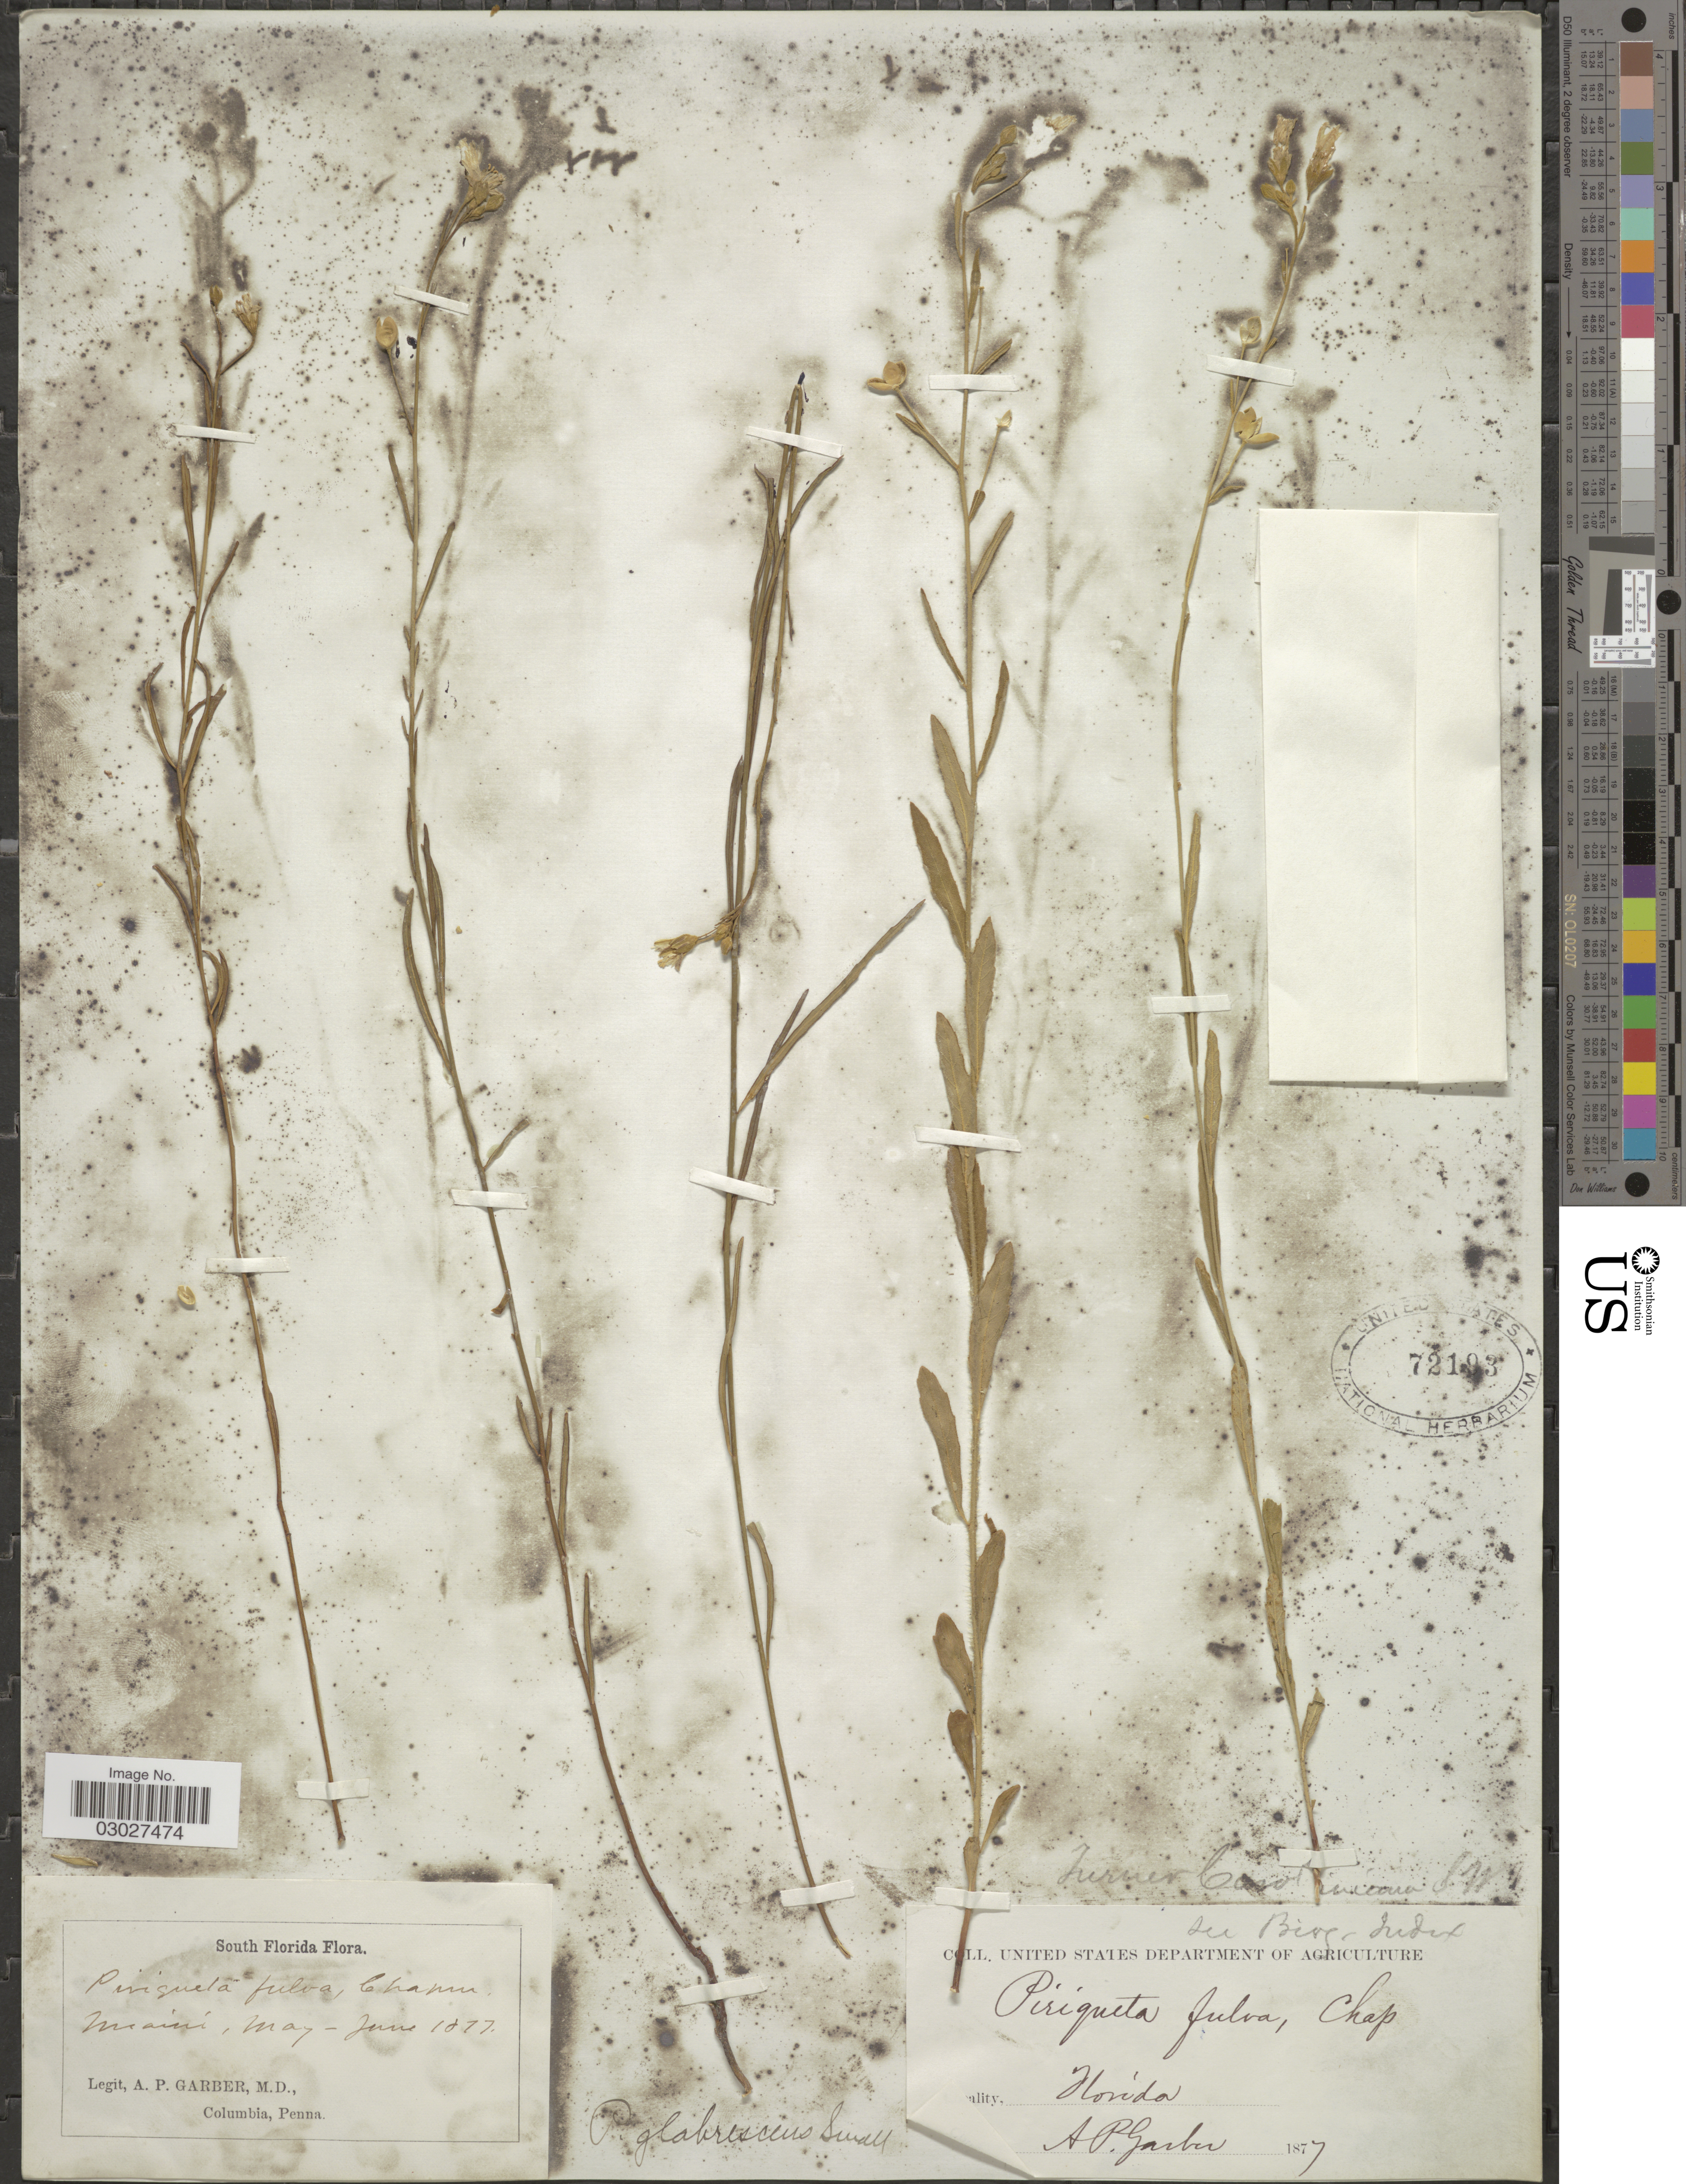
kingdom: Plantae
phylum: Tracheophyta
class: Magnoliopsida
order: Malpighiales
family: Turneraceae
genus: Piriqueta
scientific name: Piriqueta cistoides subsp. caroliniana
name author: (Walter) Arbo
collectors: A. P. Garber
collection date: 1877-05/1877-06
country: United States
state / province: Florida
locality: South Florida. Miami.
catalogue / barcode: US 72193